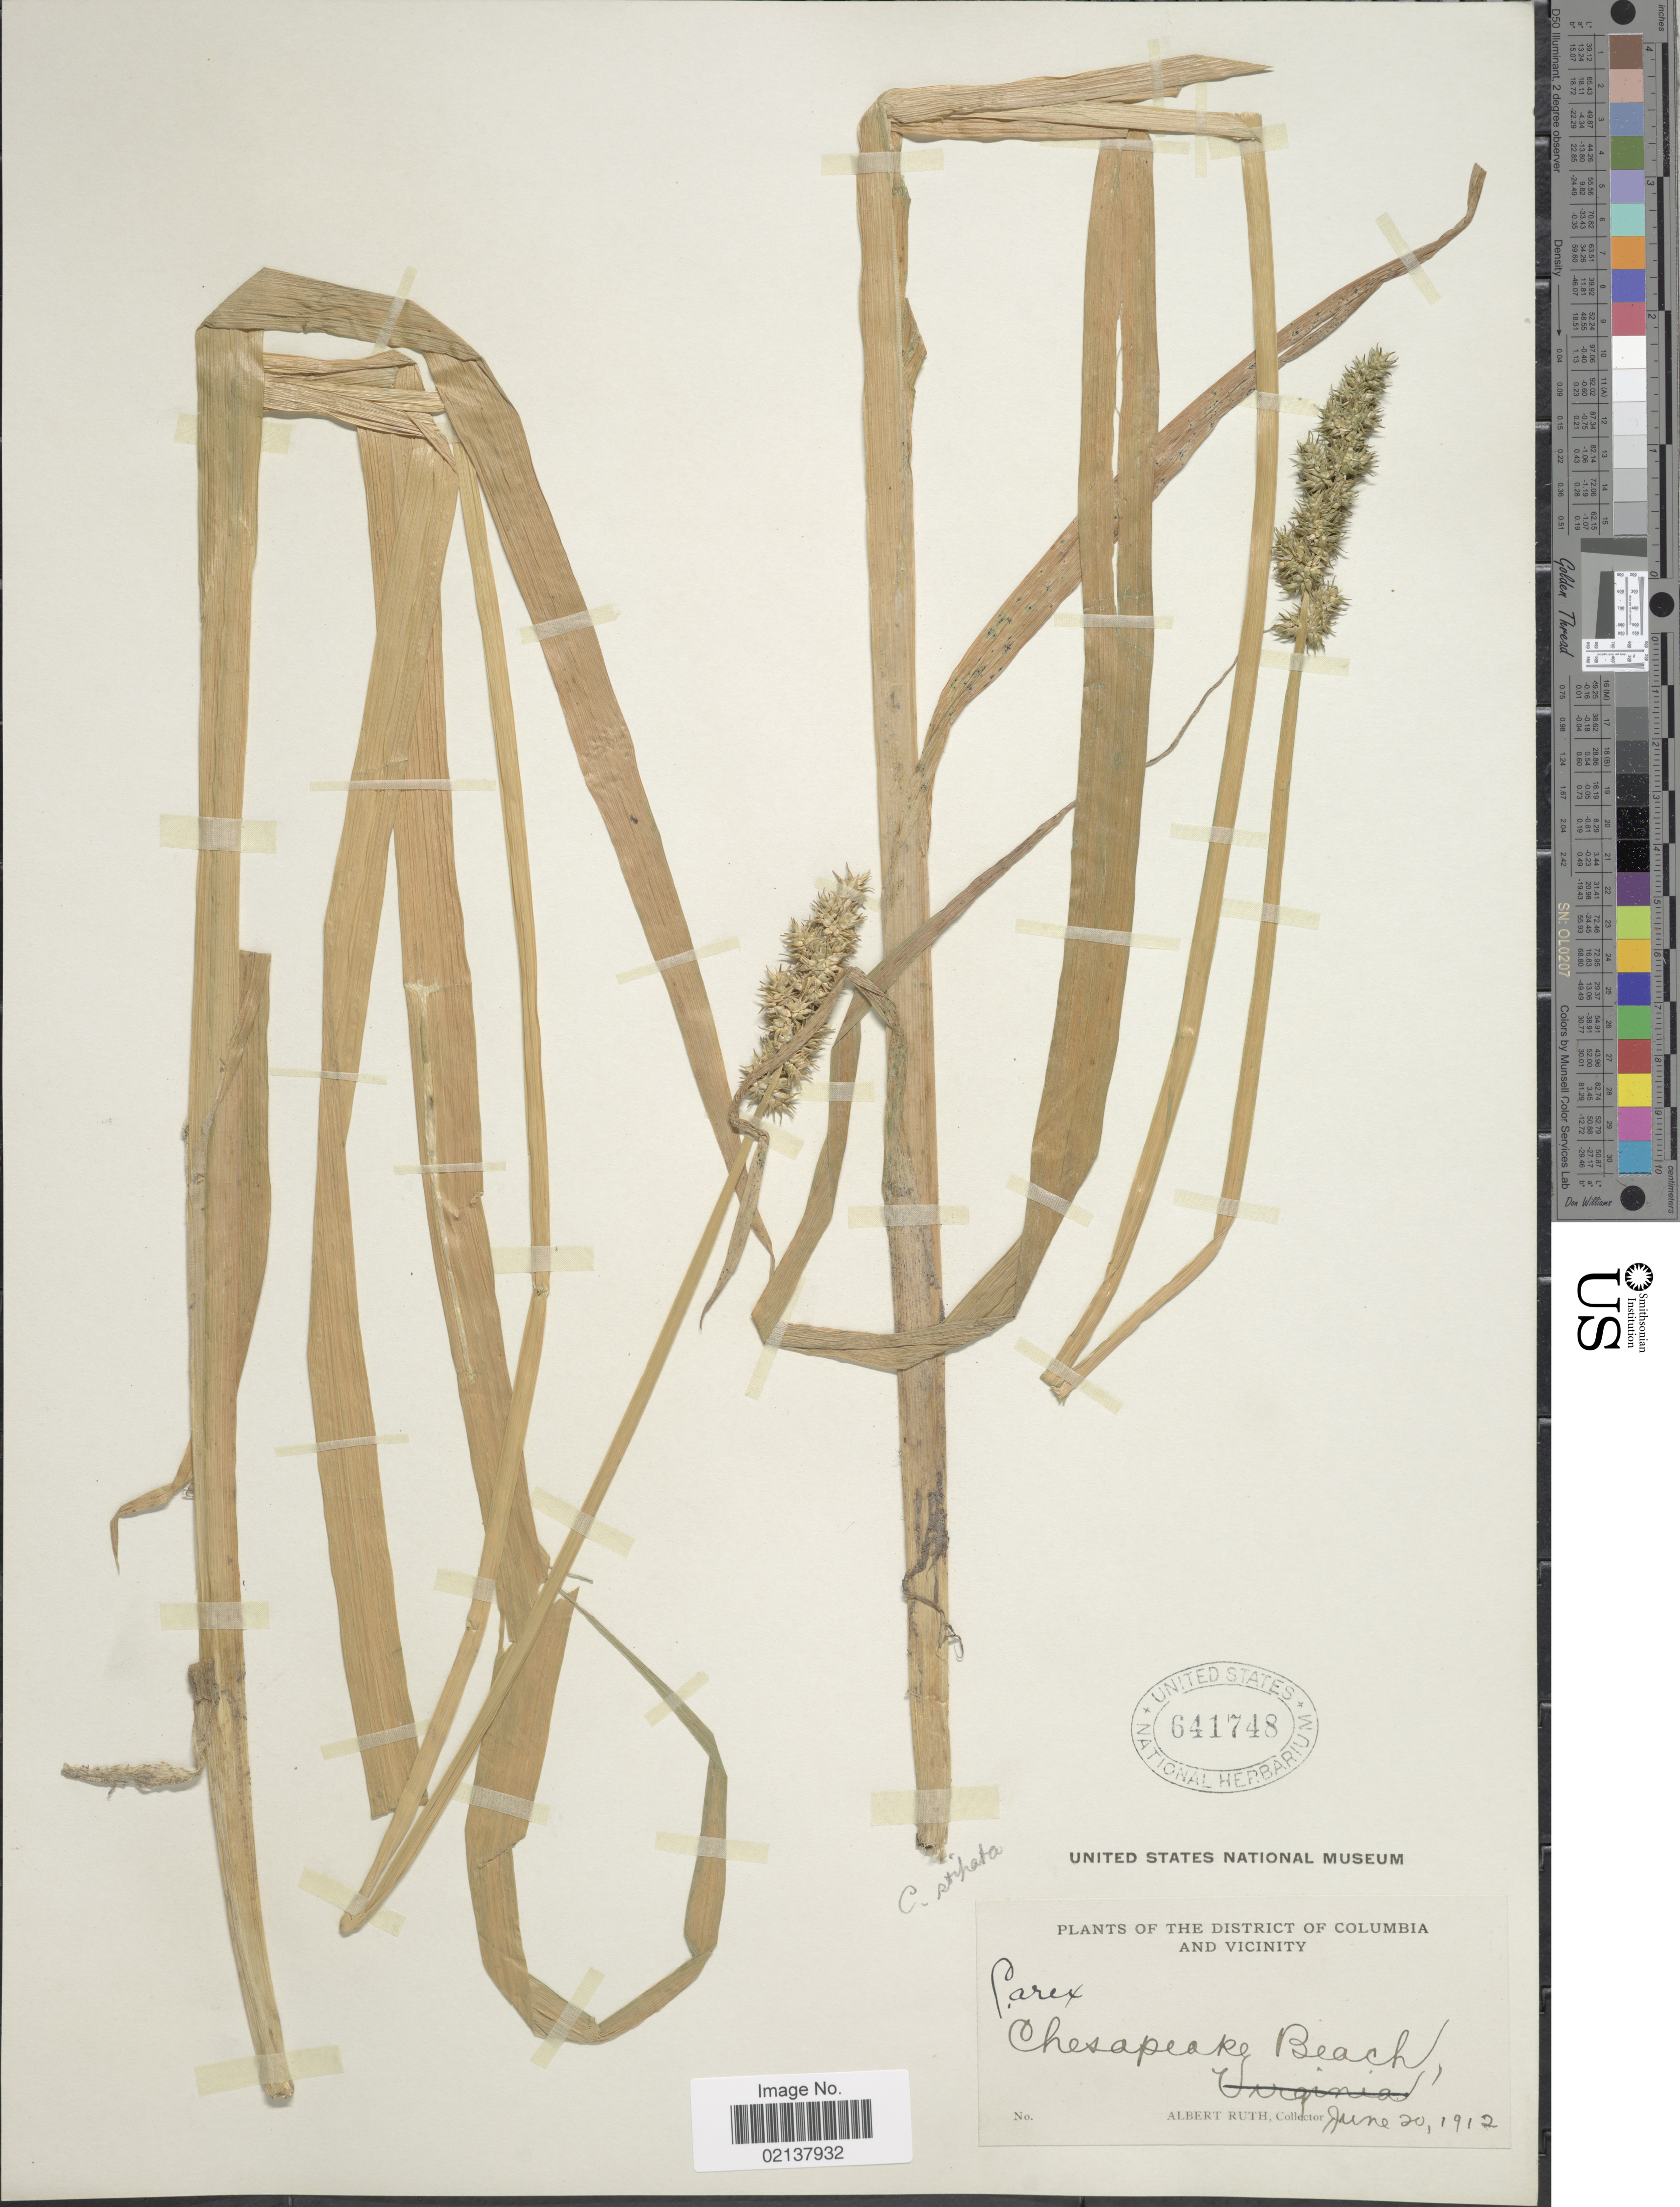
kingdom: Plantae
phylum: Tracheophyta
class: Liliopsida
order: Poales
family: Cyperaceae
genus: Carex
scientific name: Carex stipata var. maxima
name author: Chapm. ex Boott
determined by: Strong, Mark T., (BOT), Smithsonian Institution - National Museum of Natural History (UNITED STATES)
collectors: A. Ruth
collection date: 1912-06-20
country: United States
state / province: Maryland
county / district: Calvert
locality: Chesapeake Beach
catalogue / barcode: US 641748